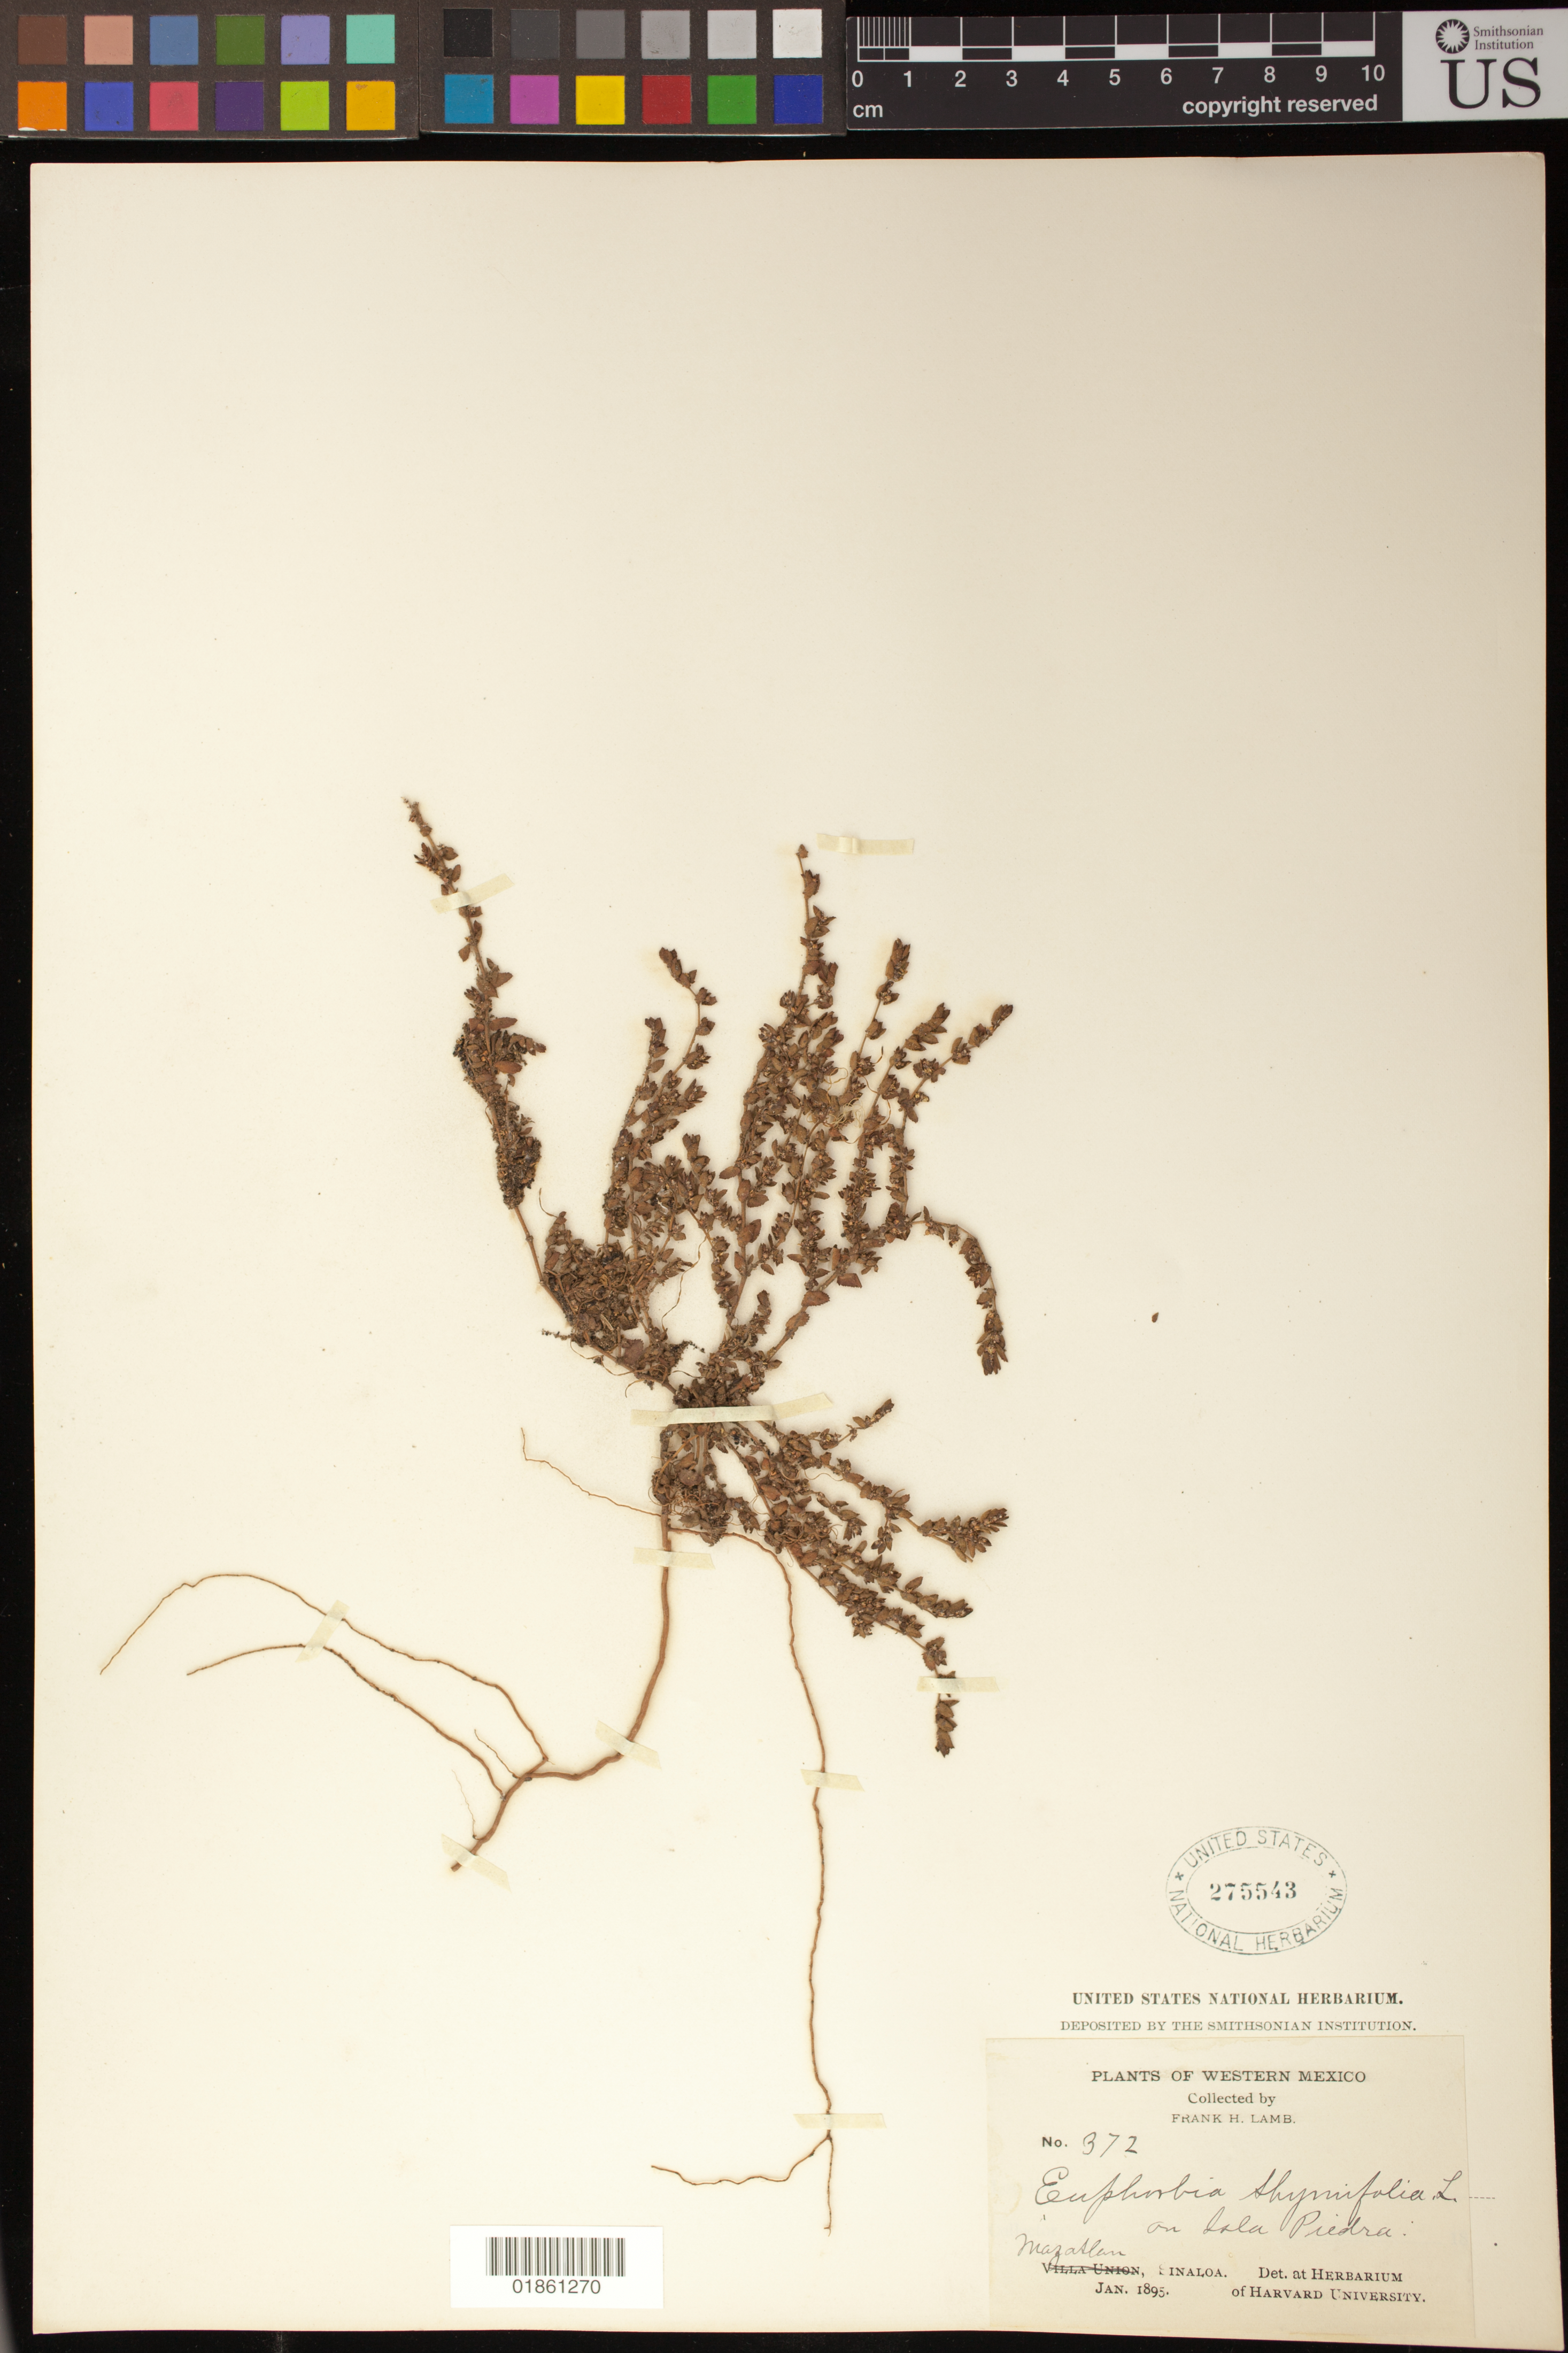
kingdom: Plantae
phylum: Tracheophyta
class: Magnoliopsida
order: Malpighiales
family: Euphorbiaceae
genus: Euphorbia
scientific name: Euphorbia sp.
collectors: F. H. Lamb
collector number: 372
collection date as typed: Jan 1895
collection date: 1895-01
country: Mexico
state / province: Sinaloa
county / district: Mazatlán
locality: On Isla Peidra.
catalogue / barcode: US 275543